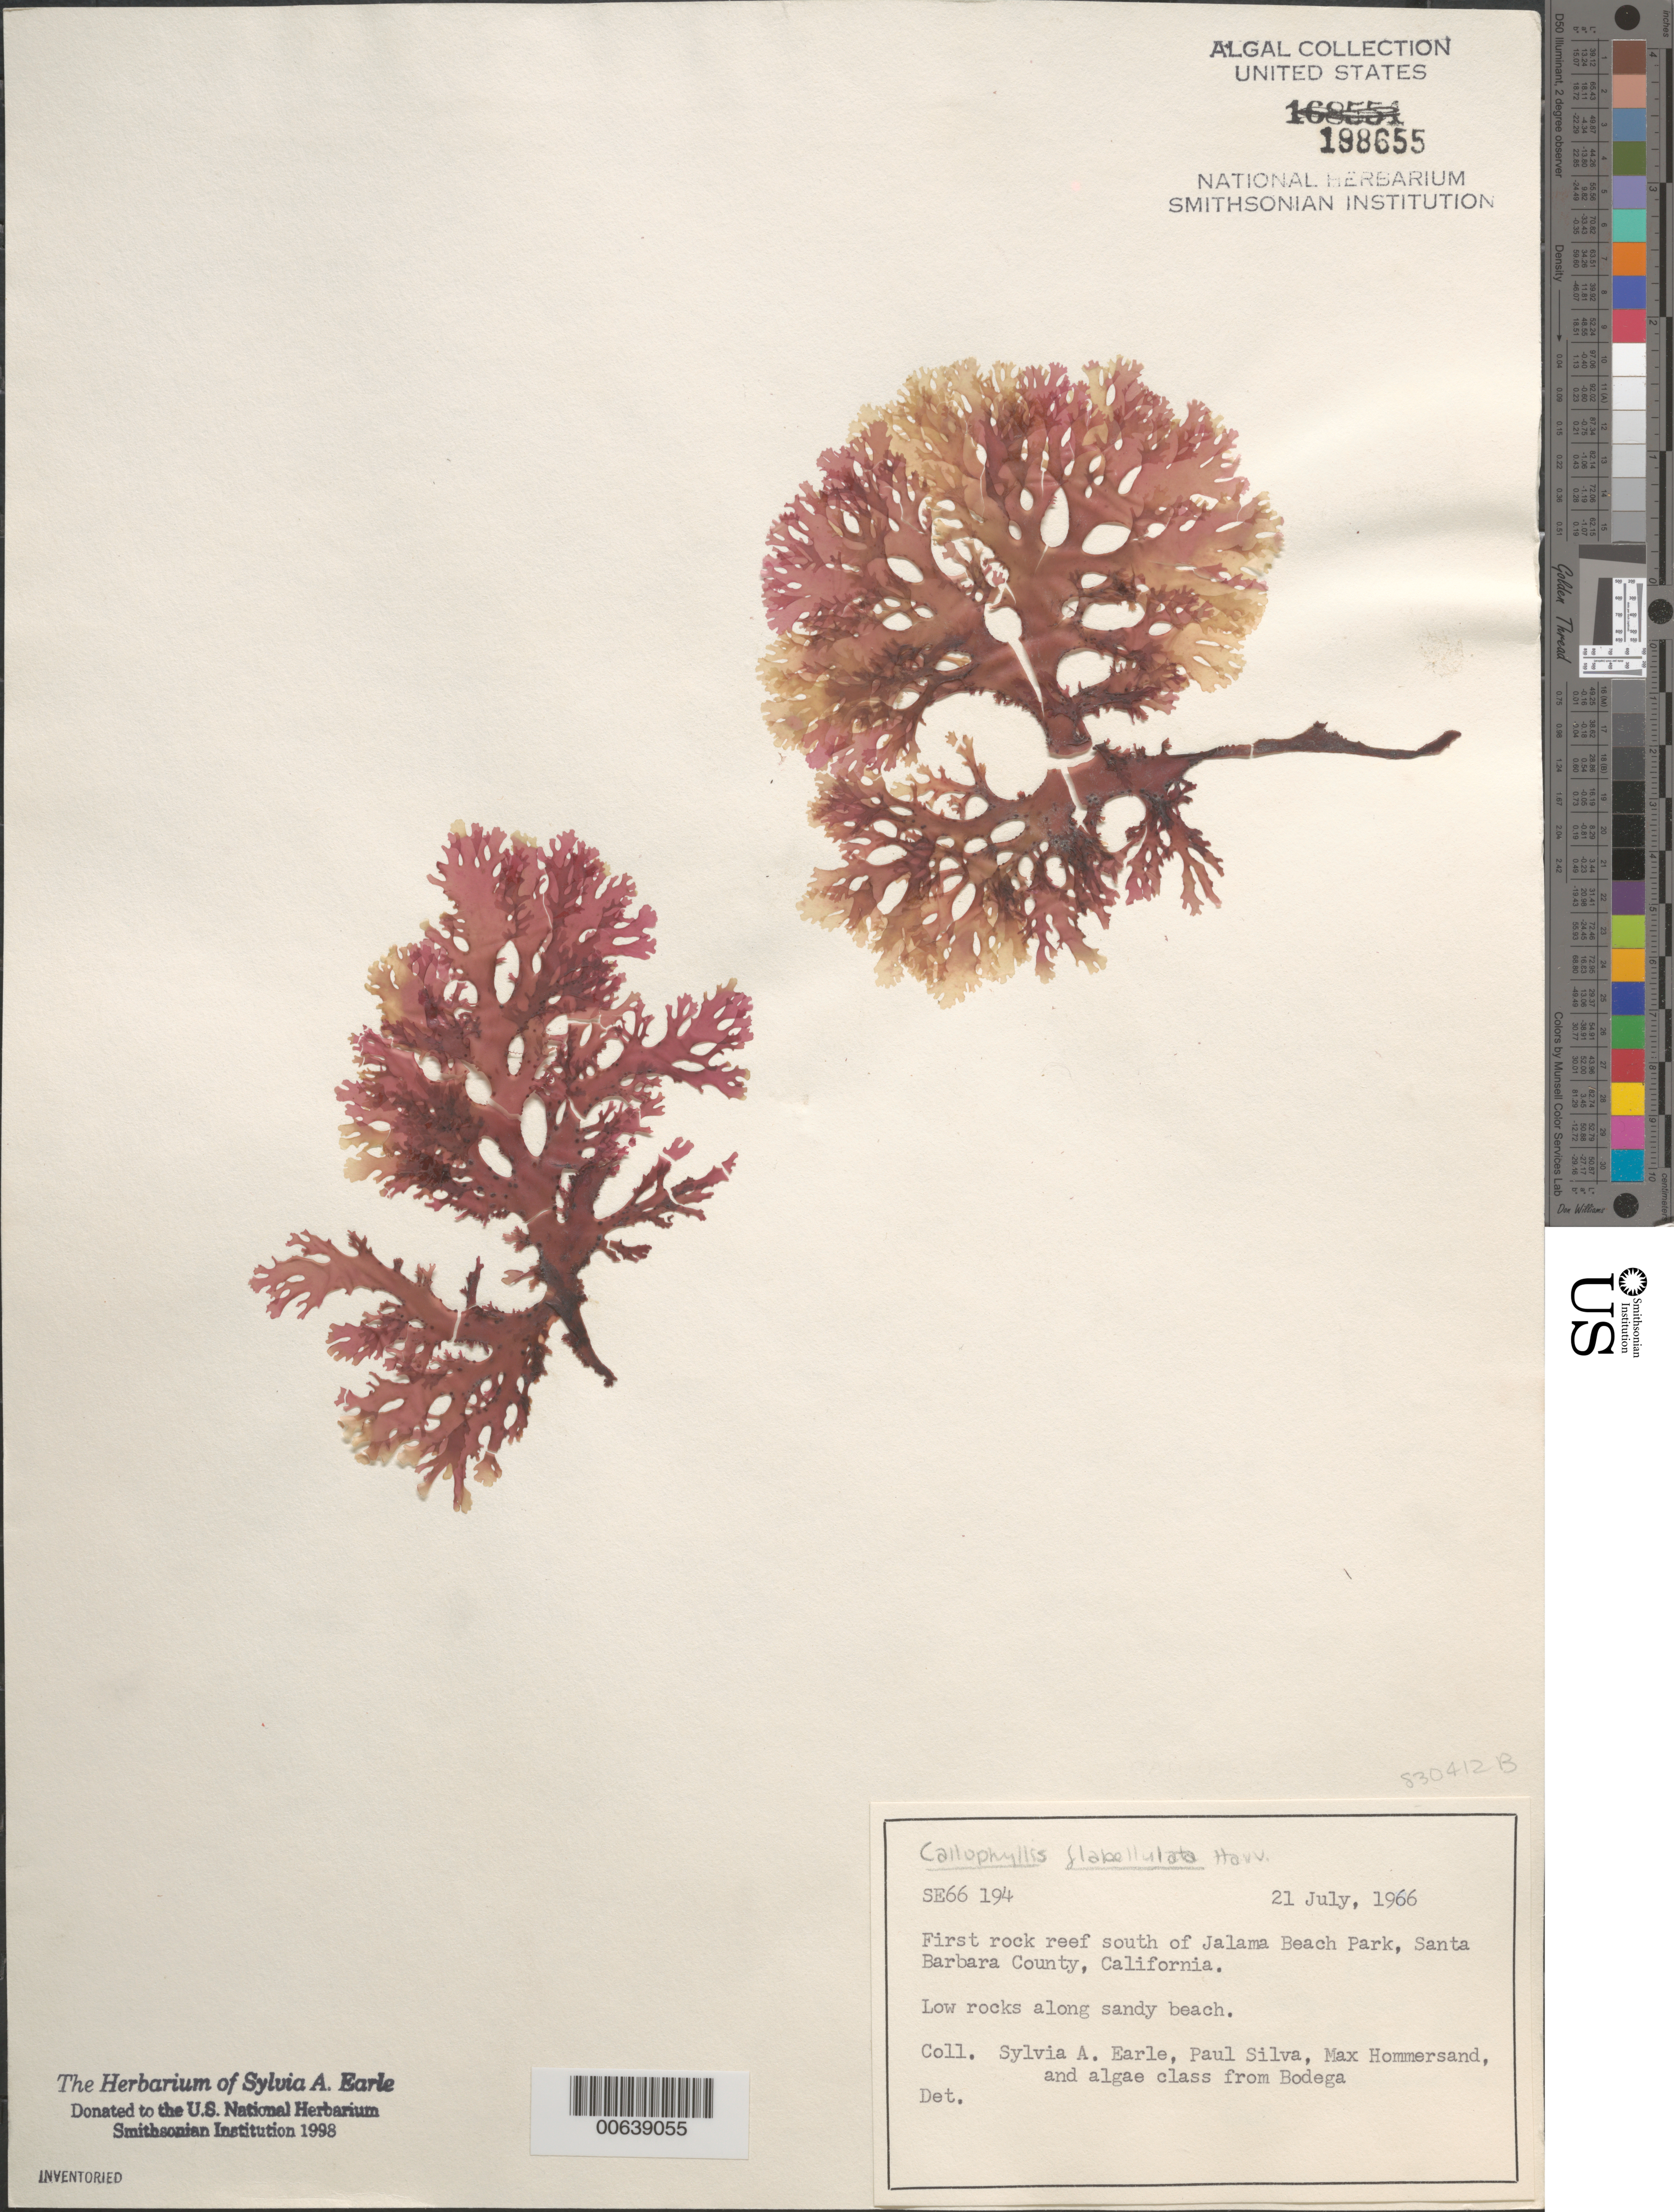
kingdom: Plantae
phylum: Rhodophyta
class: Florideophyceae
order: Gigartinales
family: Kallymeniaceae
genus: Callophyllis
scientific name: Callophyllis flabellulata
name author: Harv.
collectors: S. A. Earle, P. C. Silva, M. H. Hommersand & Bodega Algae Class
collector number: Se 66194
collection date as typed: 21 Jul 1966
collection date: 1966-07-21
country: United States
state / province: California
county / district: Santa Barbara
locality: Reef south of Jalama Beach Park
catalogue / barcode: US 198655